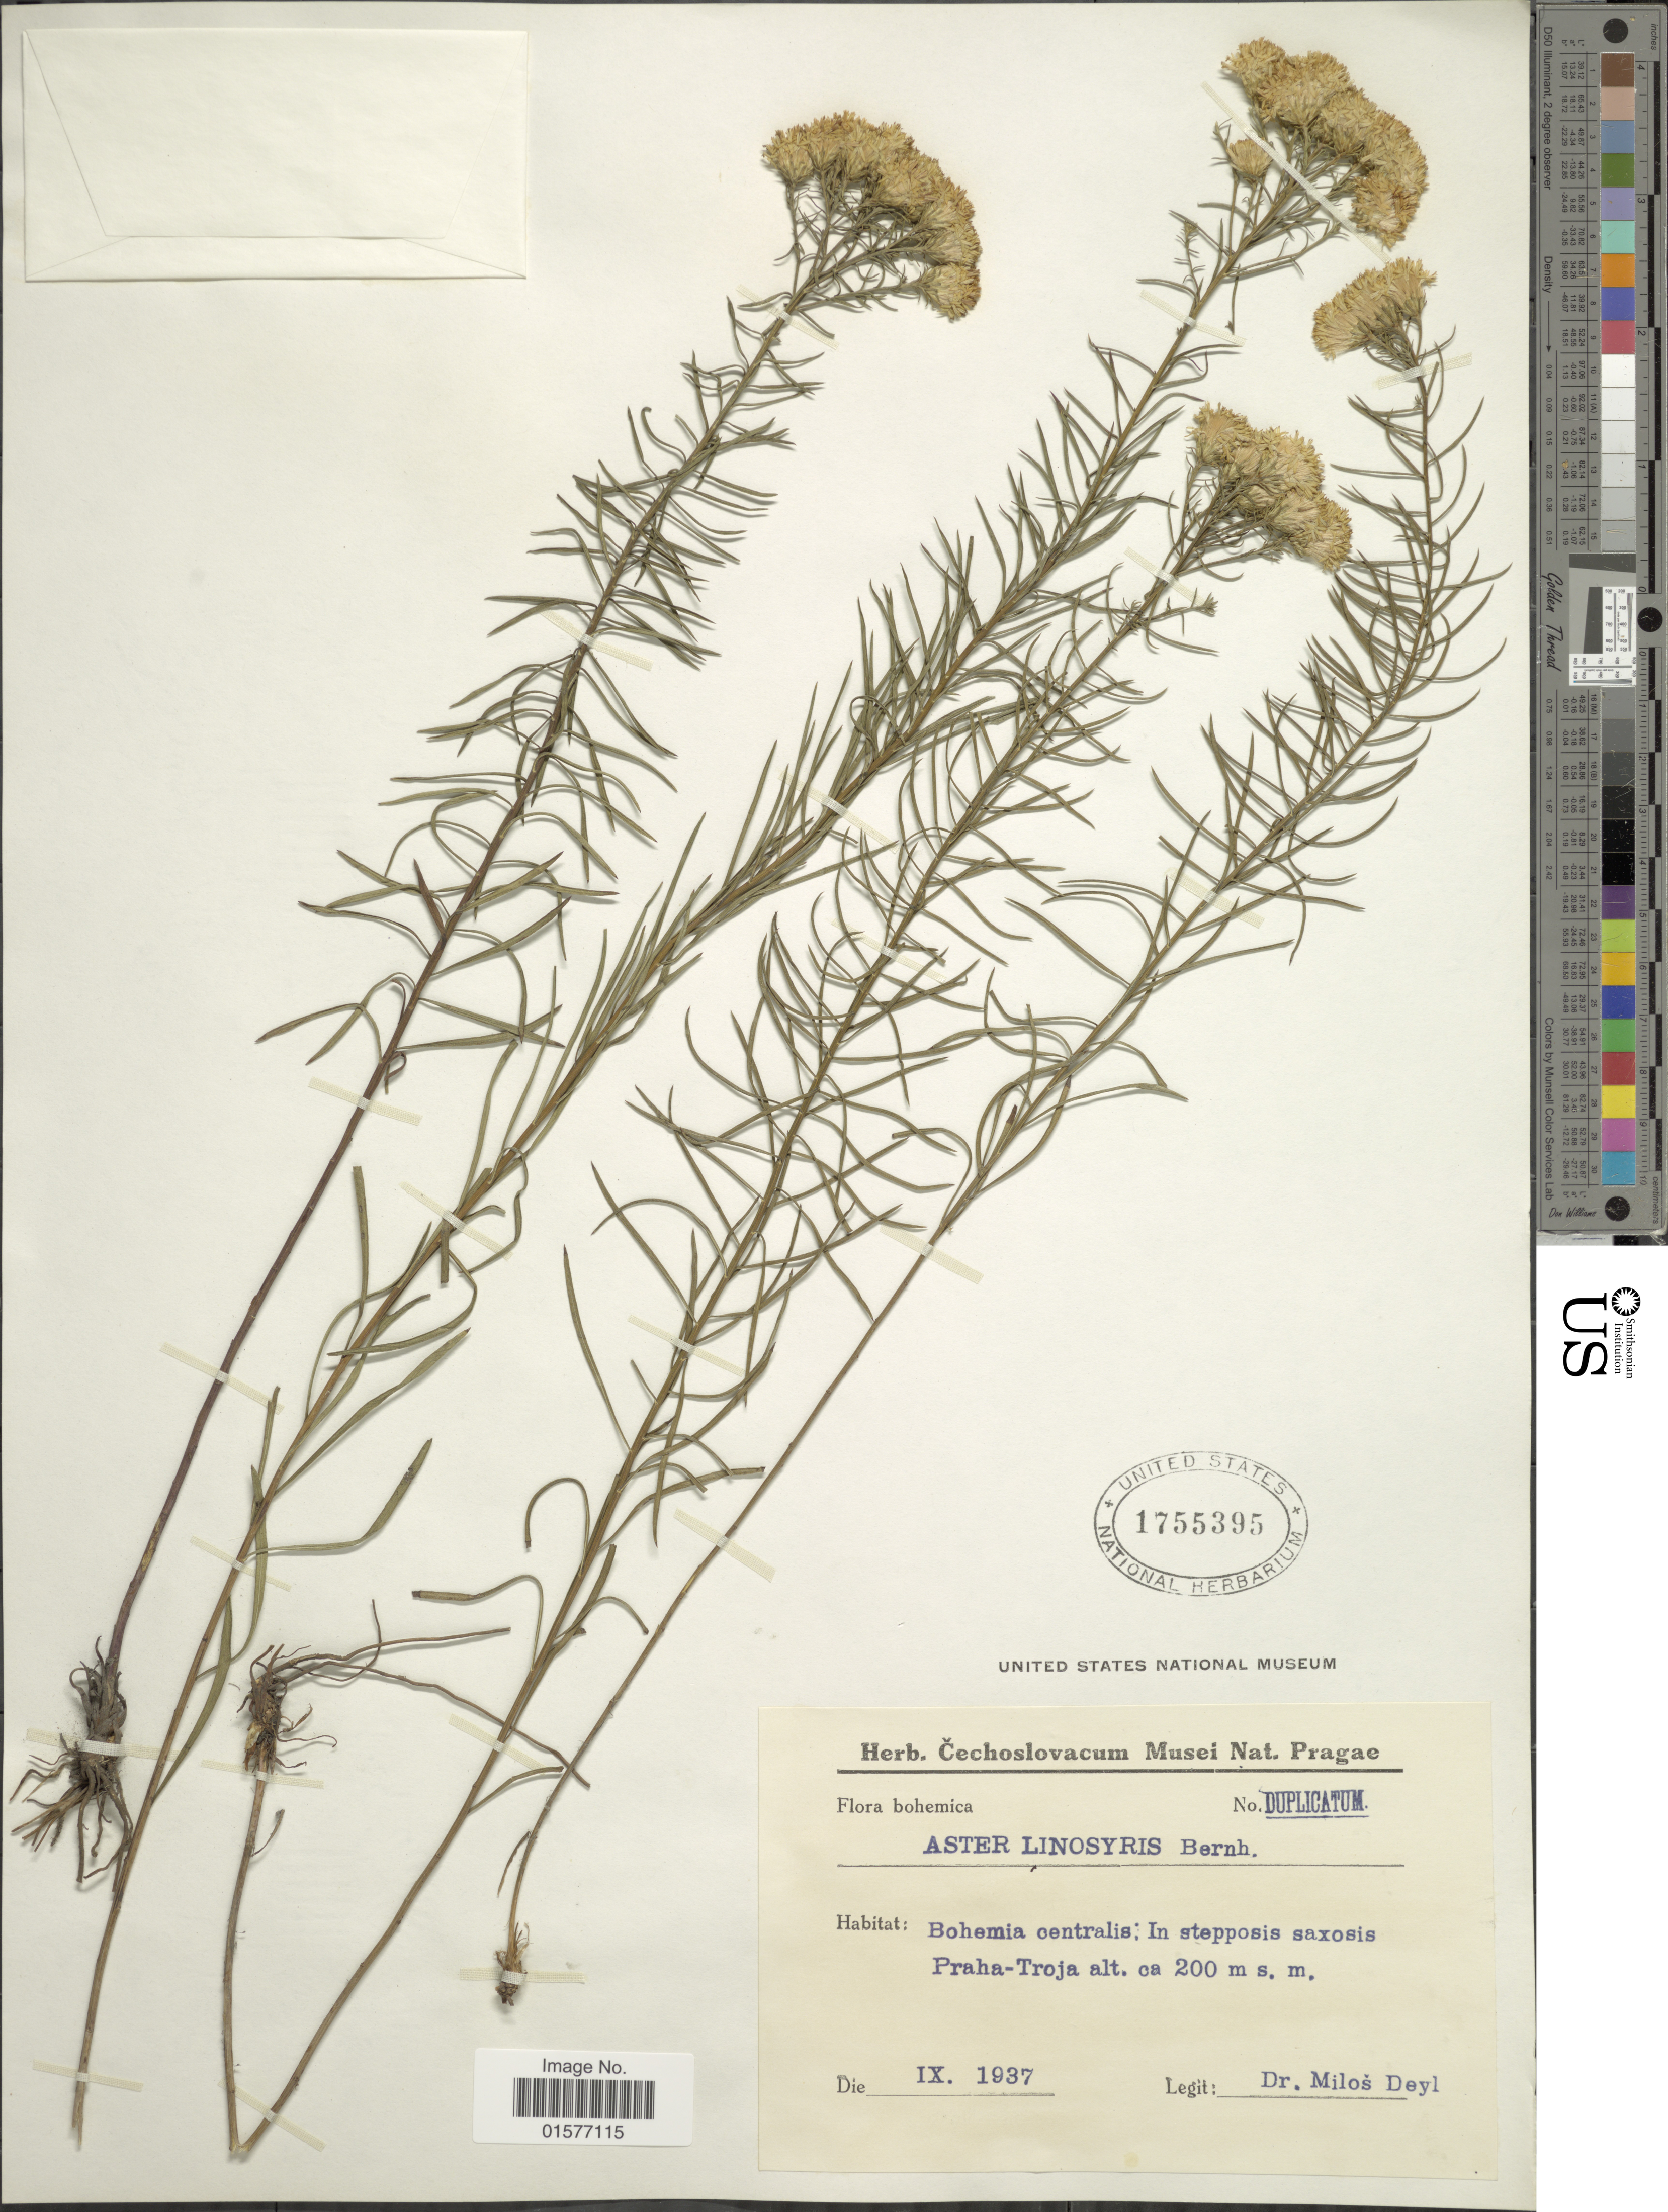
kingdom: Plantae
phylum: Tracheophyta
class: Magnoliopsida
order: Asterales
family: Asteraceae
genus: Linosyris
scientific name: Linosyris vulgaris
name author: Cass. ex Less.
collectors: M. Deyl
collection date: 1937-09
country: Czechia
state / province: Central Bohemian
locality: Bohemia centralis; In stepposis saxosis Praha-Troja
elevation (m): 200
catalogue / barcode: US 1755395